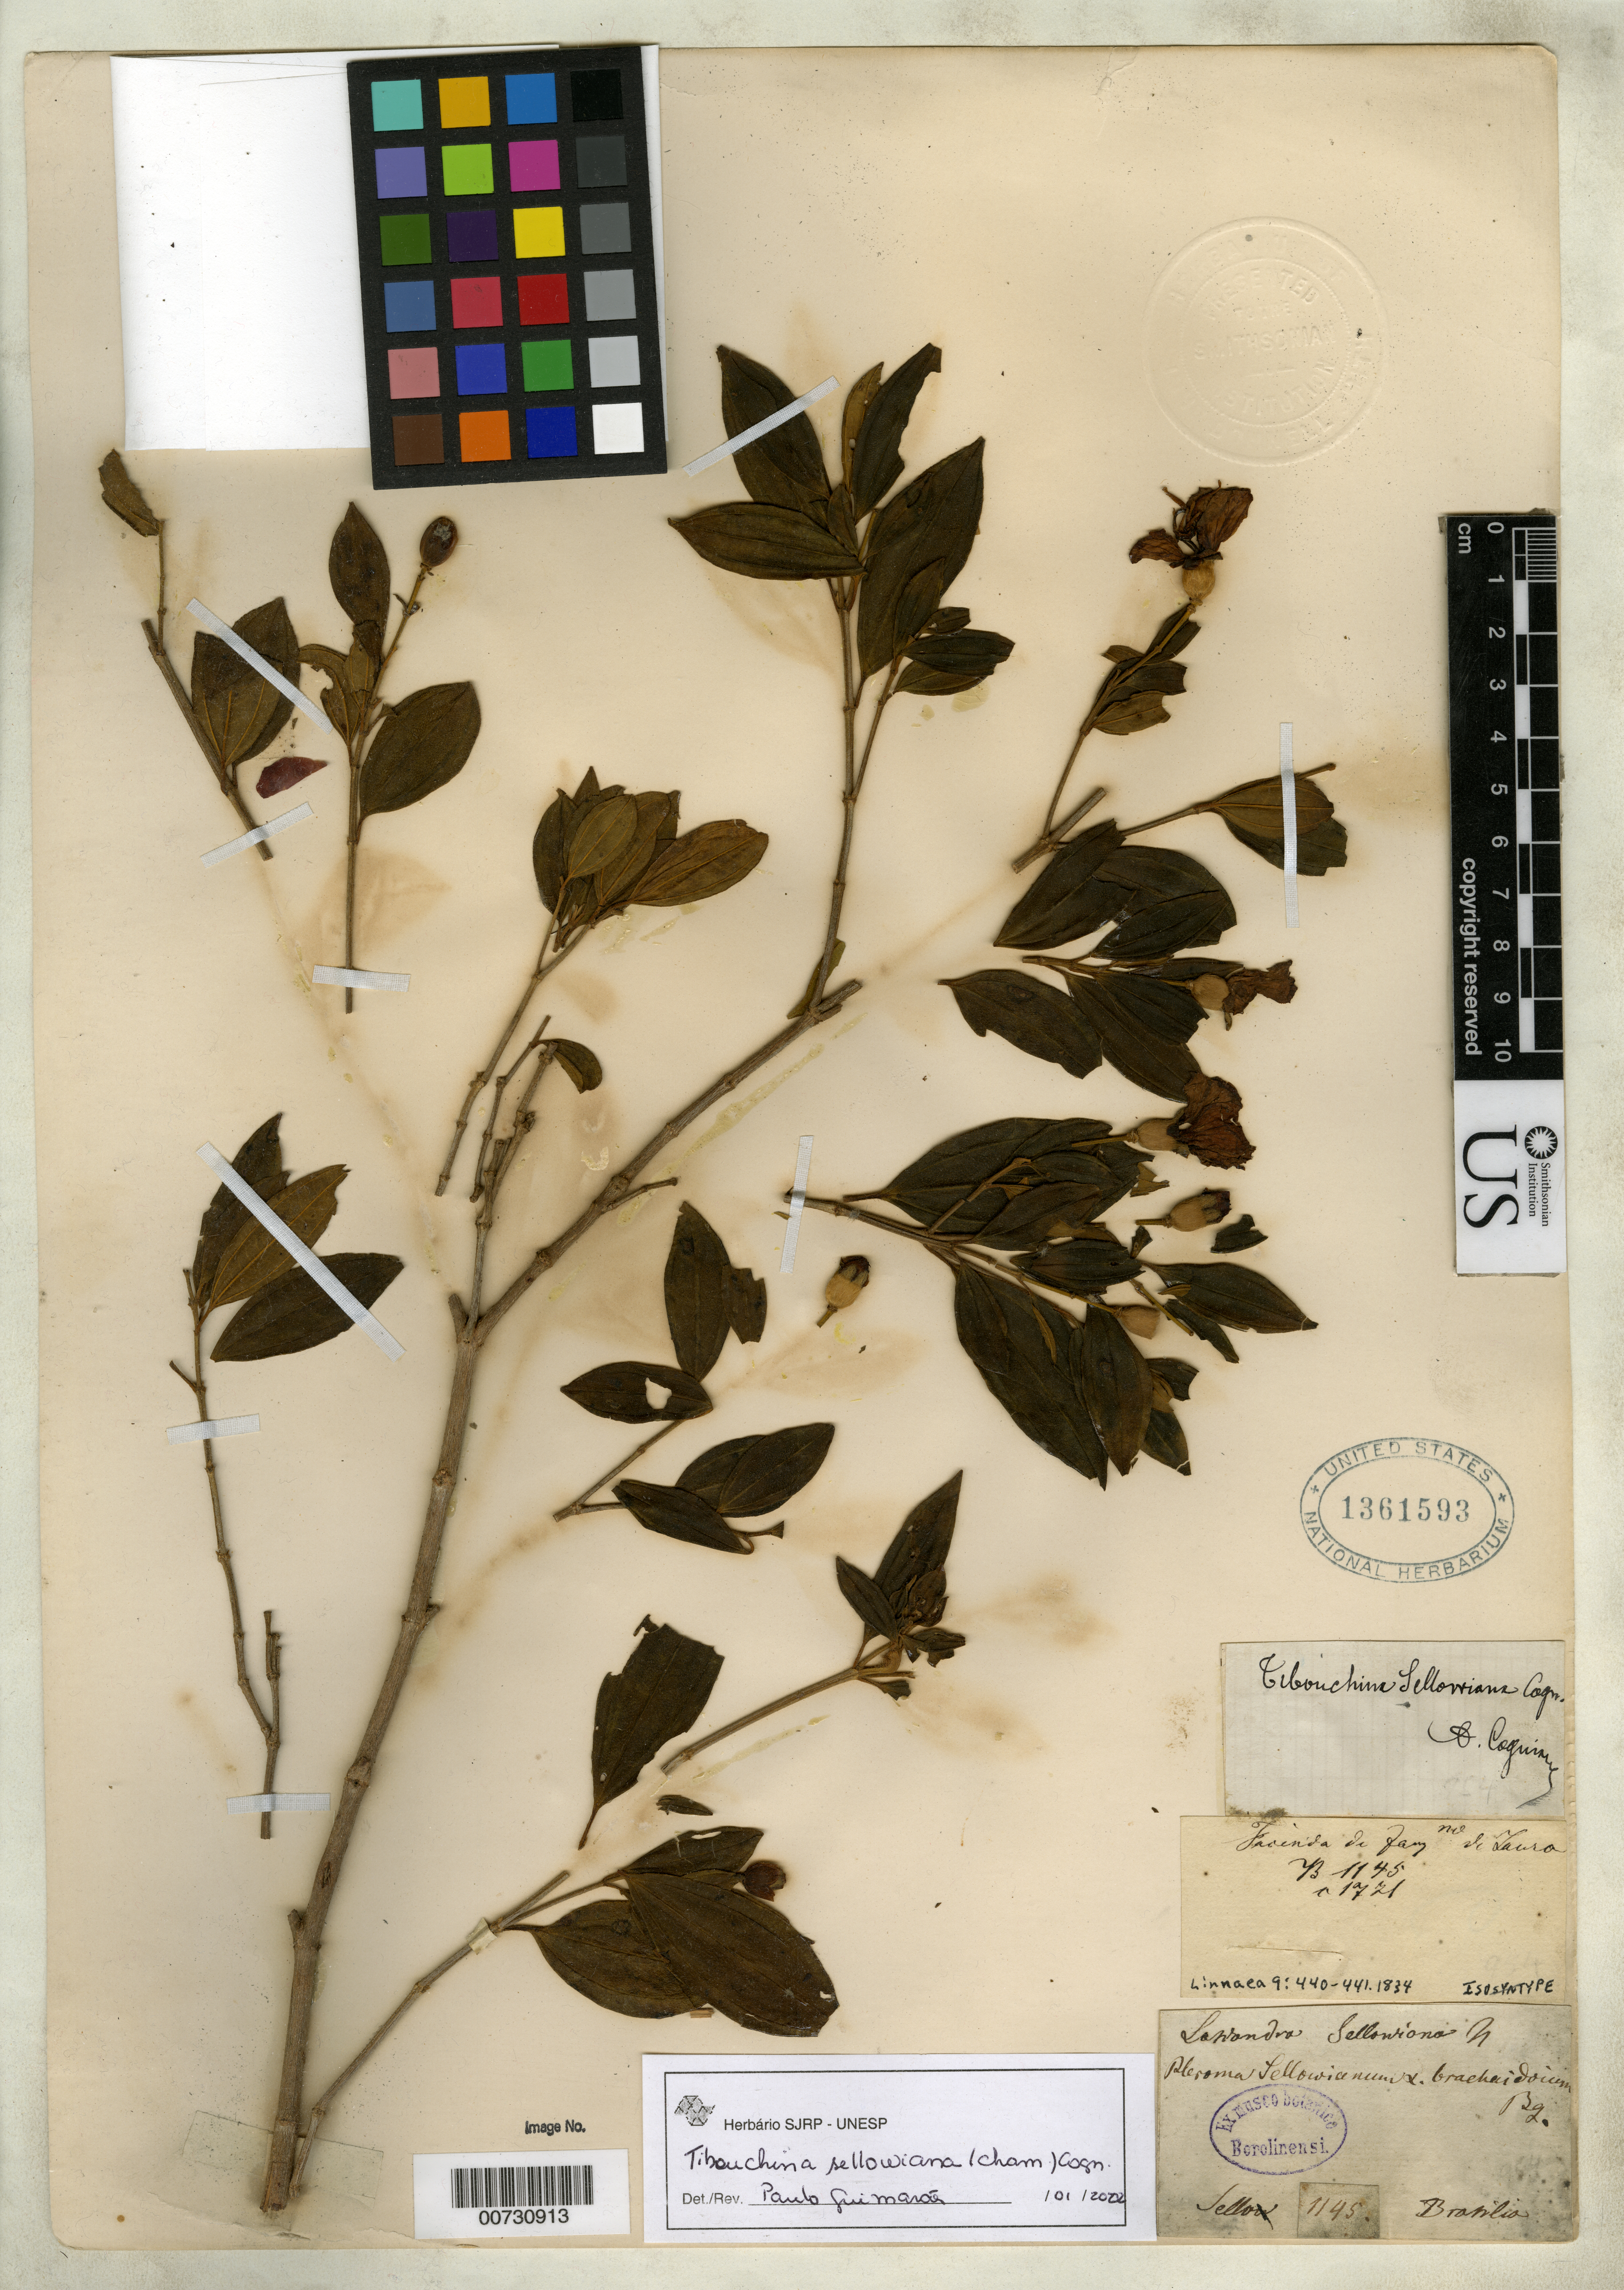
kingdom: Plantae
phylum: Tracheophyta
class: Magnoliopsida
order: Myrtales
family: Melastomataceae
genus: Lasiandra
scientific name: Lasiandra sellowiana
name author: Cham.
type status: Possible Isotype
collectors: F. Sellow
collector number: B.1145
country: Brazil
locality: Favinda de…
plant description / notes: Cited 1885 by Cogn., Fl. Bras. 14(3): 305.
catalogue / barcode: US 1361593